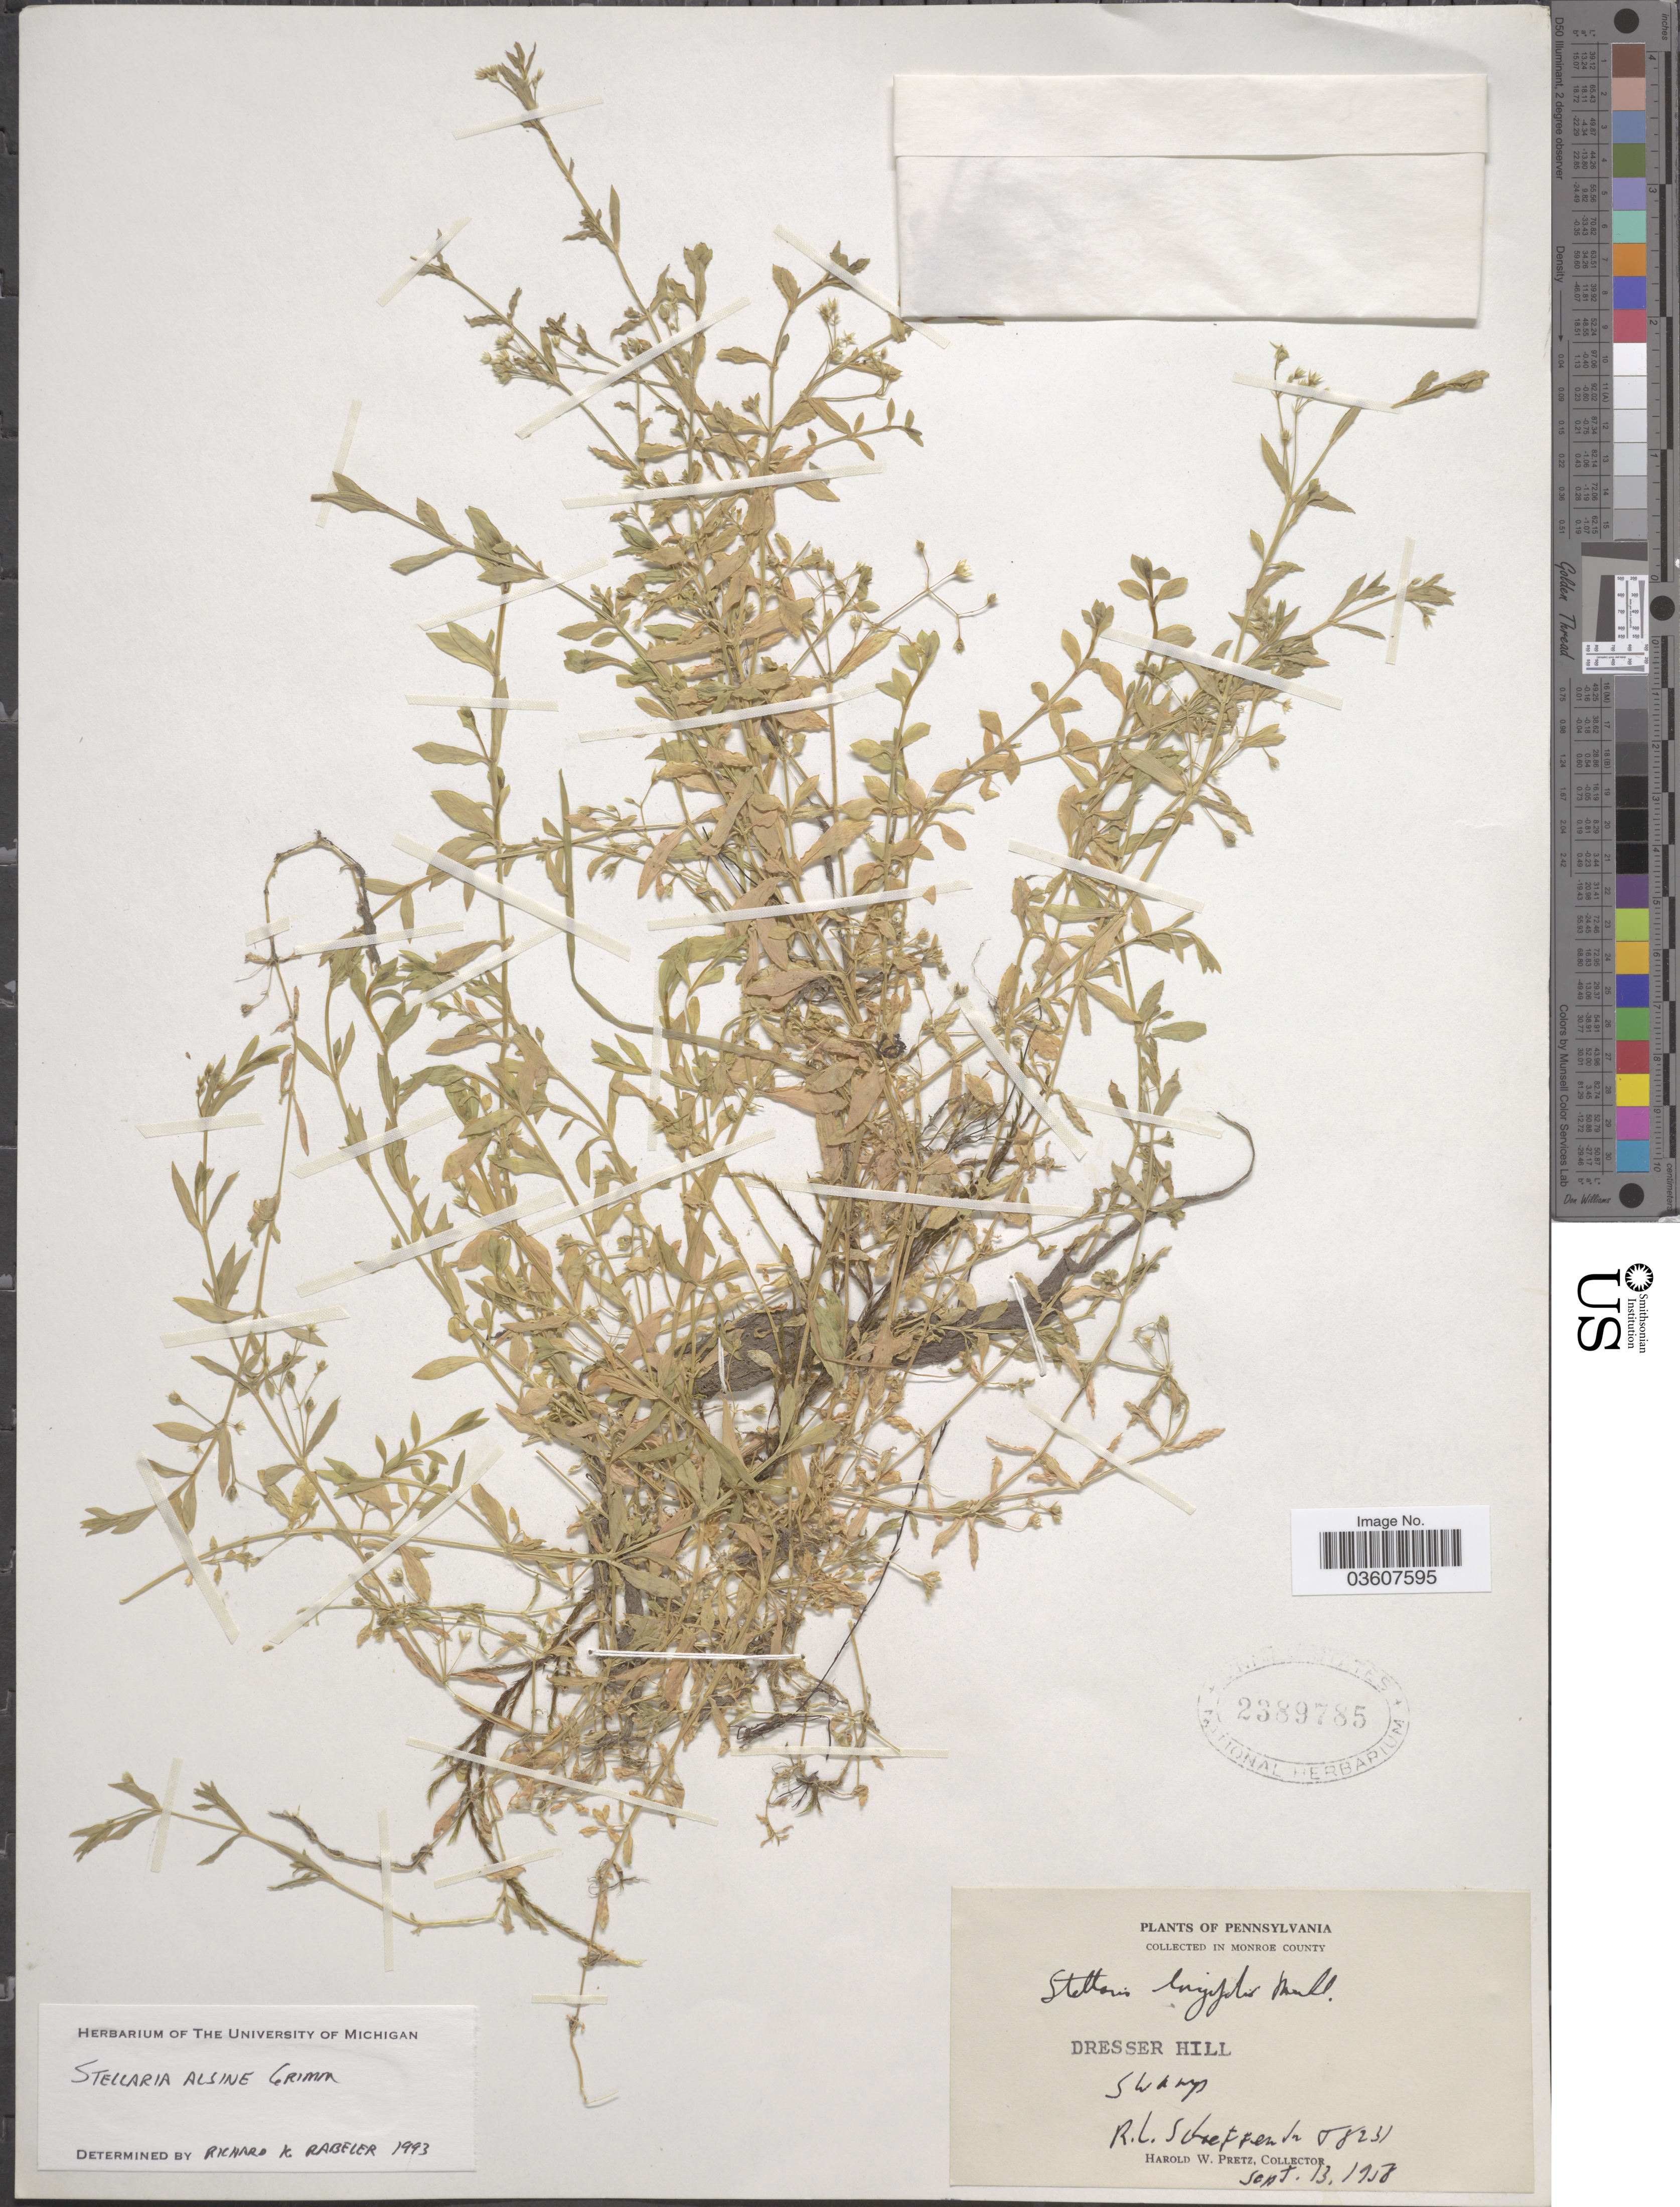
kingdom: Plantae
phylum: Tracheophyta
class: Magnoliopsida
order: Caryophyllales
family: Caryophyllaceae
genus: Stellaria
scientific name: Stellaria alsine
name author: Grimm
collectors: R. L. Schaeffer Jr. & H. W. Pretz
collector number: T8231*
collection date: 1958-09-13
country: United States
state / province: Pennsylvania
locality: Monroe County. Dresser Hill. Swamp.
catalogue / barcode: US 2389785